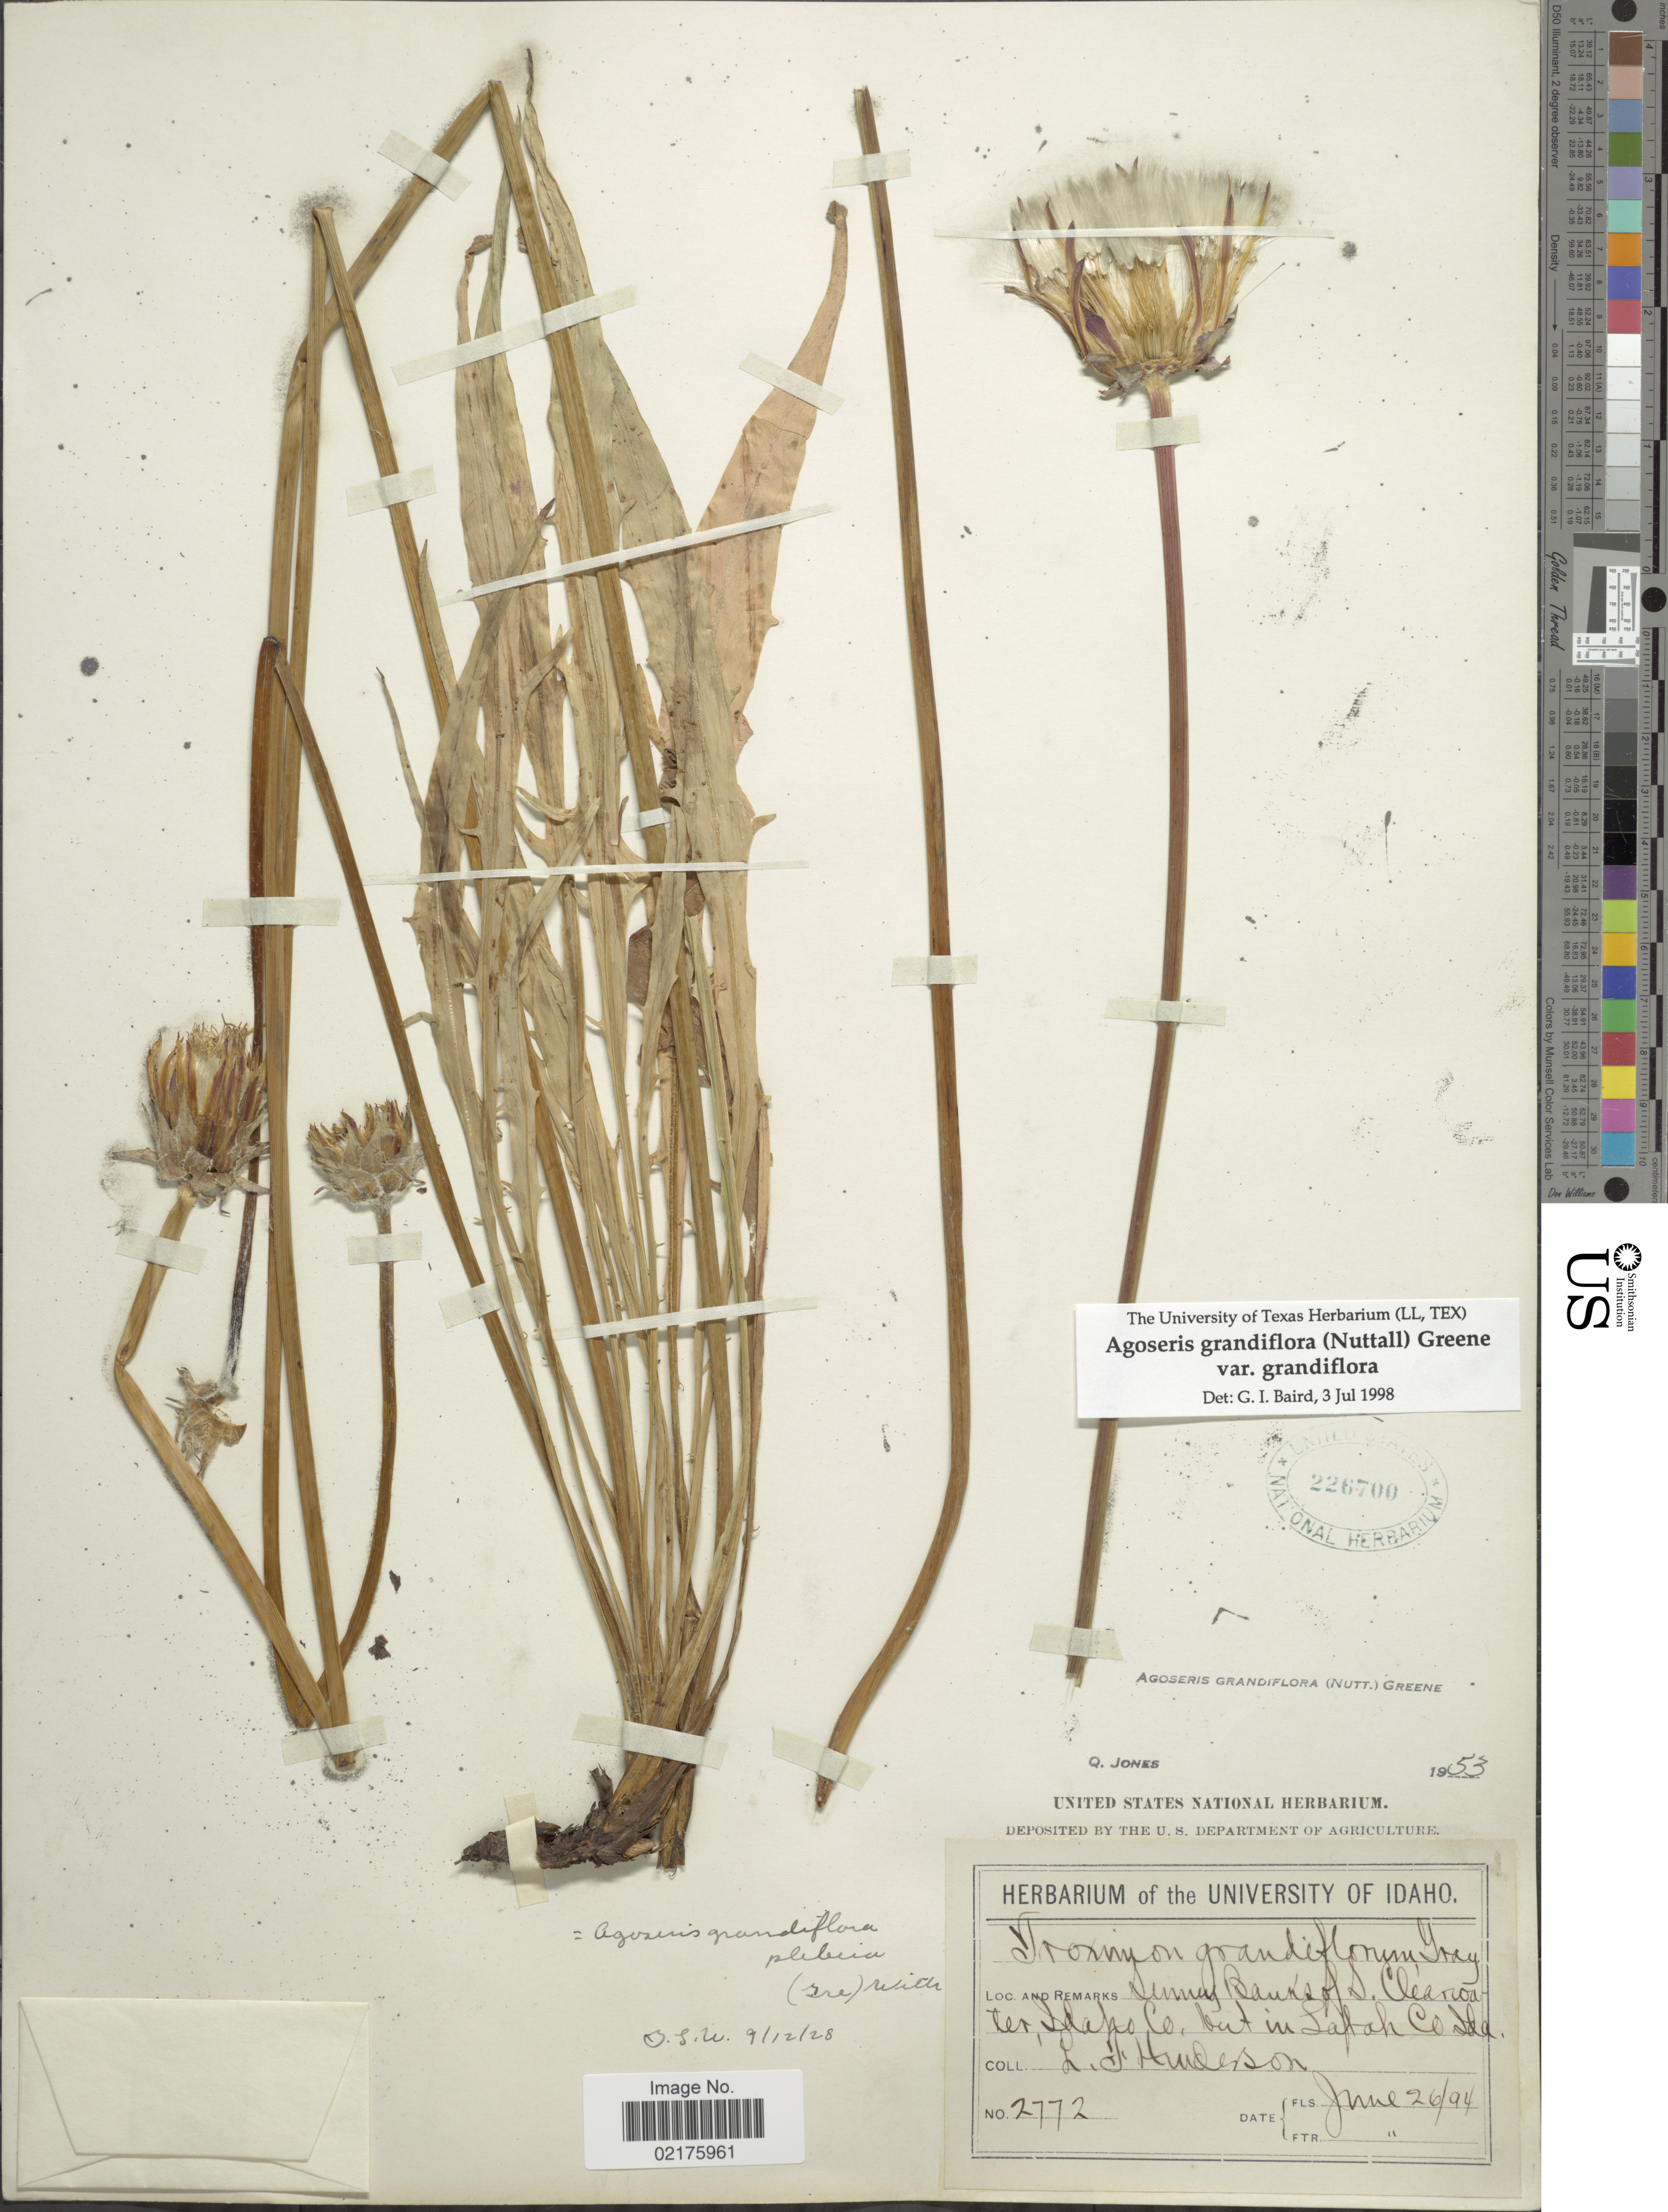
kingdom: Plantae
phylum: Tracheophyta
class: Magnoliopsida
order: Asterales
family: Asteraceae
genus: Agoseris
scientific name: Agoseris grandiflora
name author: (Nutt.) Greene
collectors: L. Huderson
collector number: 2772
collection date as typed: Transcribed d/m/y: 26/6/94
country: United States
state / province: Idaho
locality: Sunny Banks of S. Clearwater, Idaho Co., but in Latah Co.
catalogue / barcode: US 226700